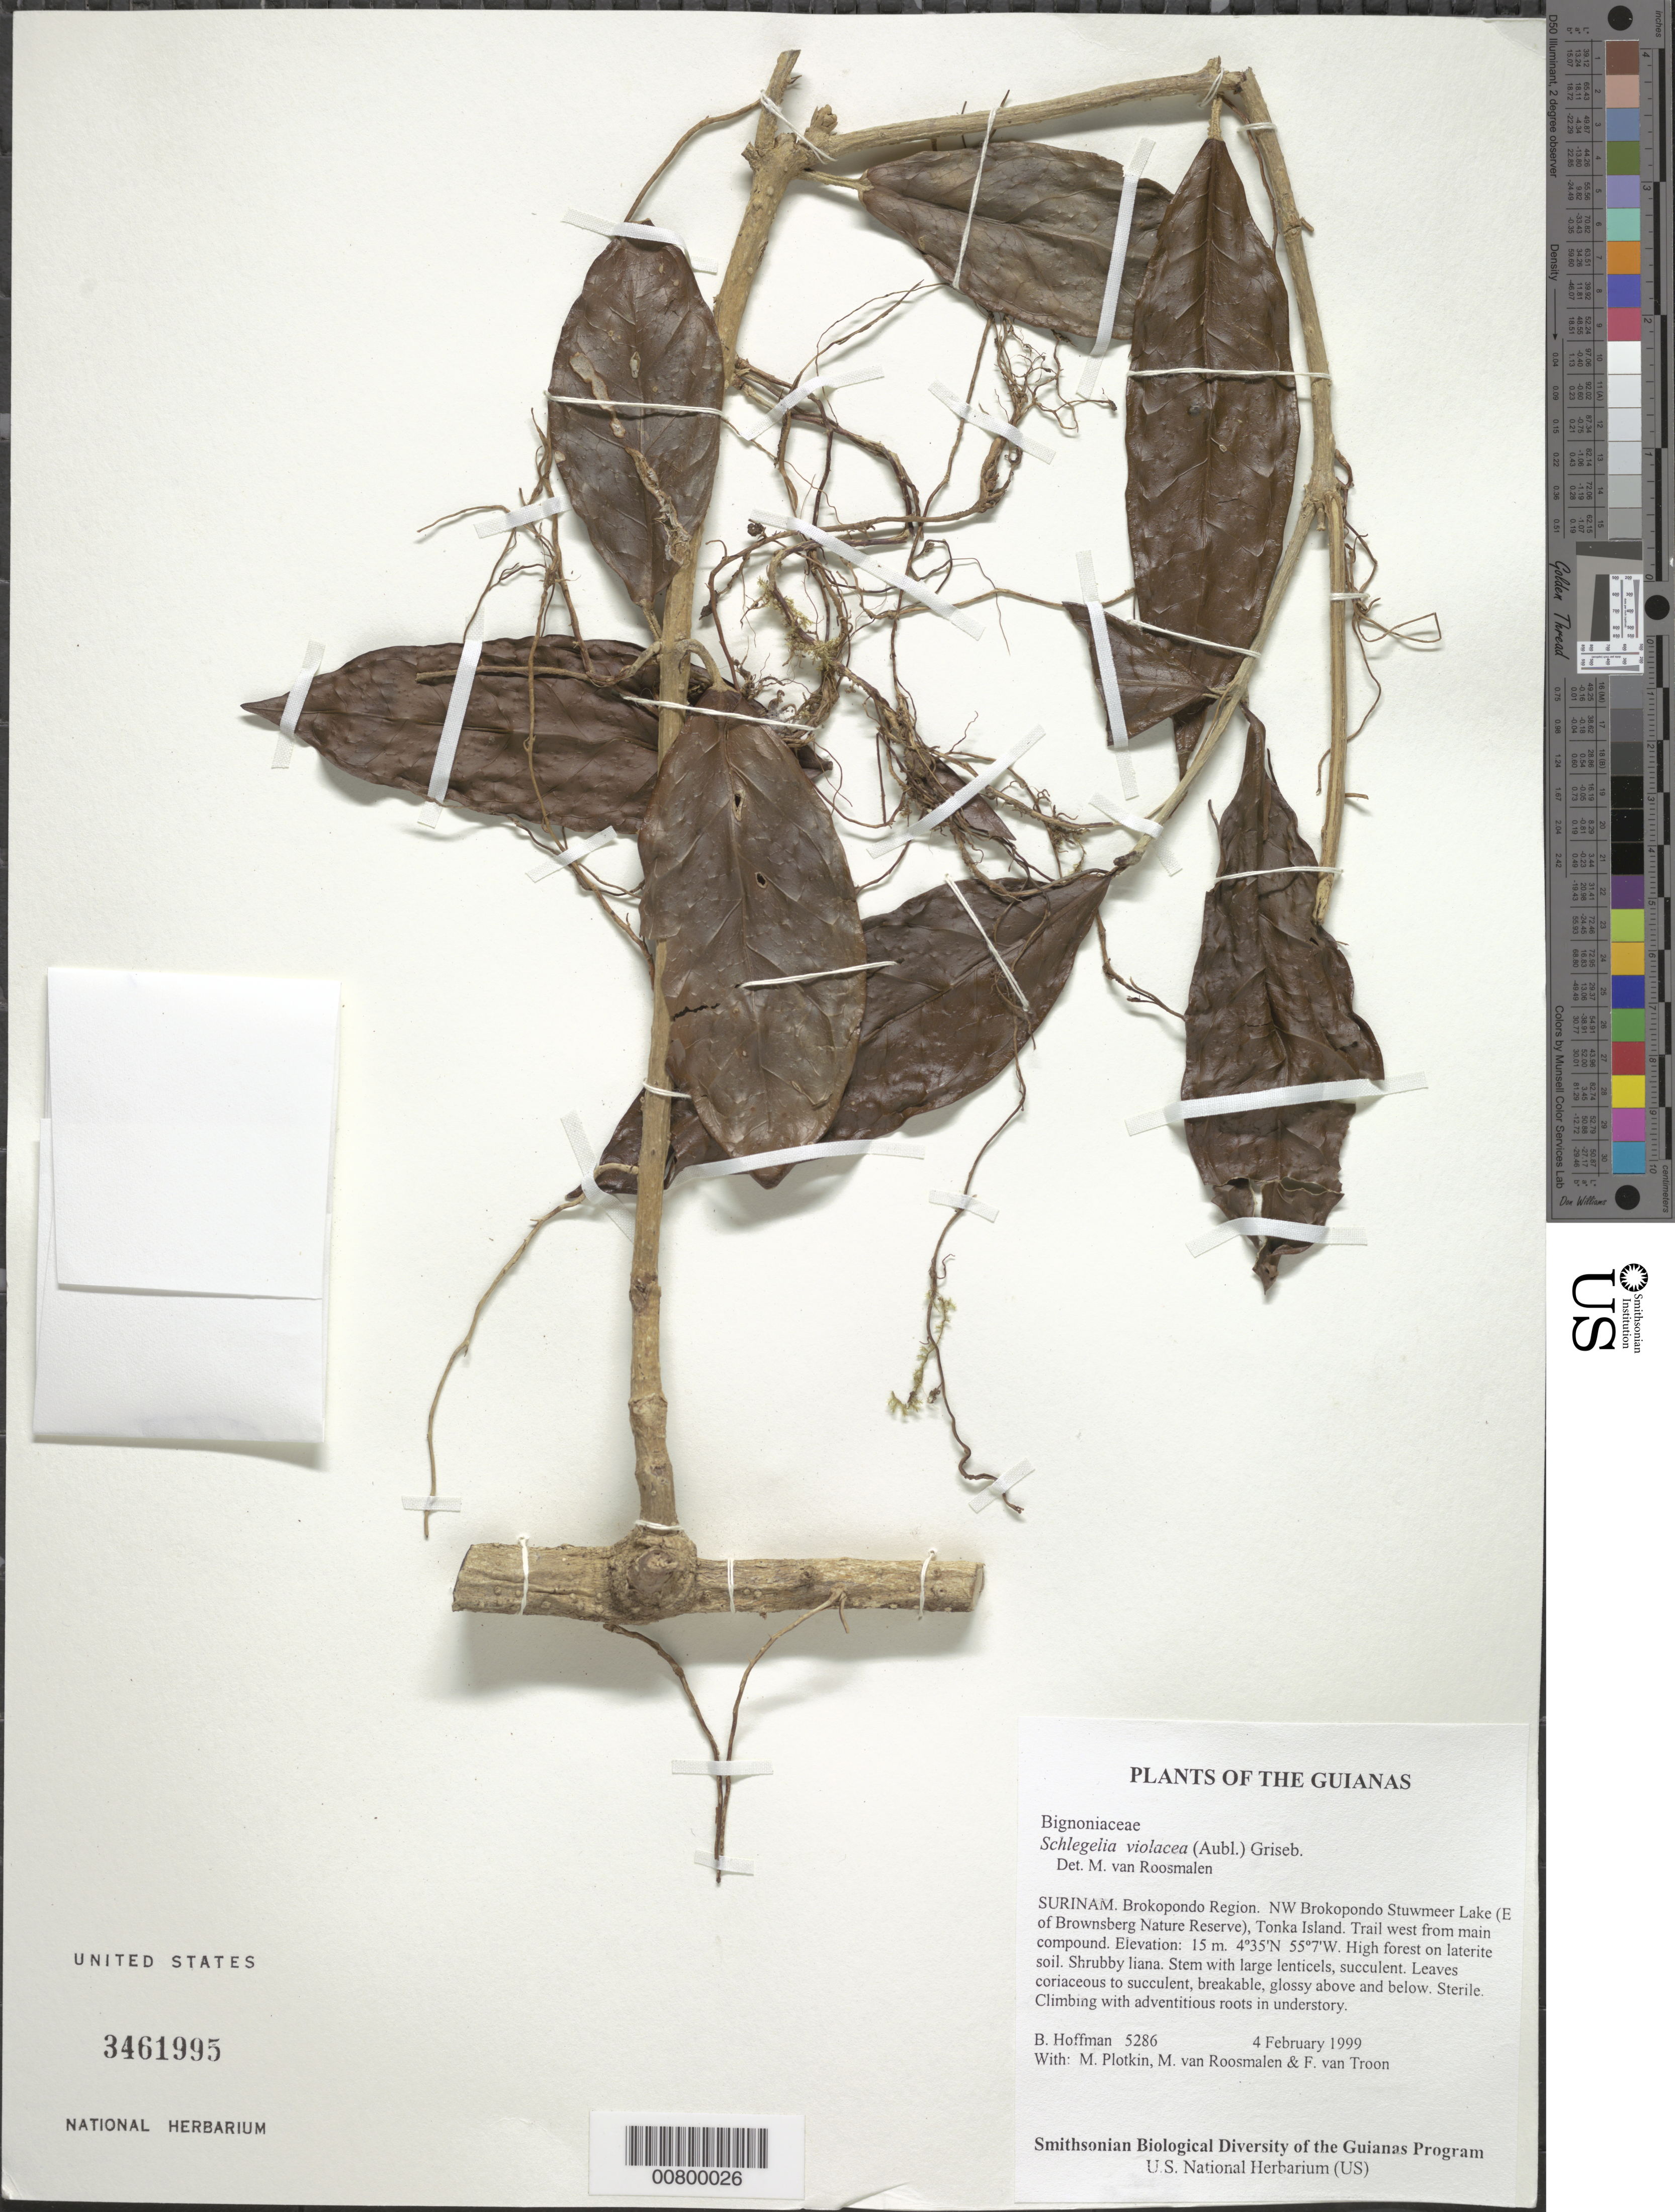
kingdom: Plantae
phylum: Tracheophyta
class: Magnoliopsida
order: Lamiales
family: Schlegeliaceae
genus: Schlegelia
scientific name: Schlegelia violacea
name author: (Aubl.) Griseb.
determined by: Roosmalen, M. van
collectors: B. Hoffman, M. Plotkin, M. Roosmalen & F. Van Troon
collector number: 5286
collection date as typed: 4 February 1999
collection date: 1999-02-04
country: Suriname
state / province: Brokopondo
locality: NW Brokopondo Stuwmeer Lake (E of Brownsberg Nature Reserve), Tonka Island. Trail west from main compound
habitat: High forest on laterite soil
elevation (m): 15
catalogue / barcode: US 3461995